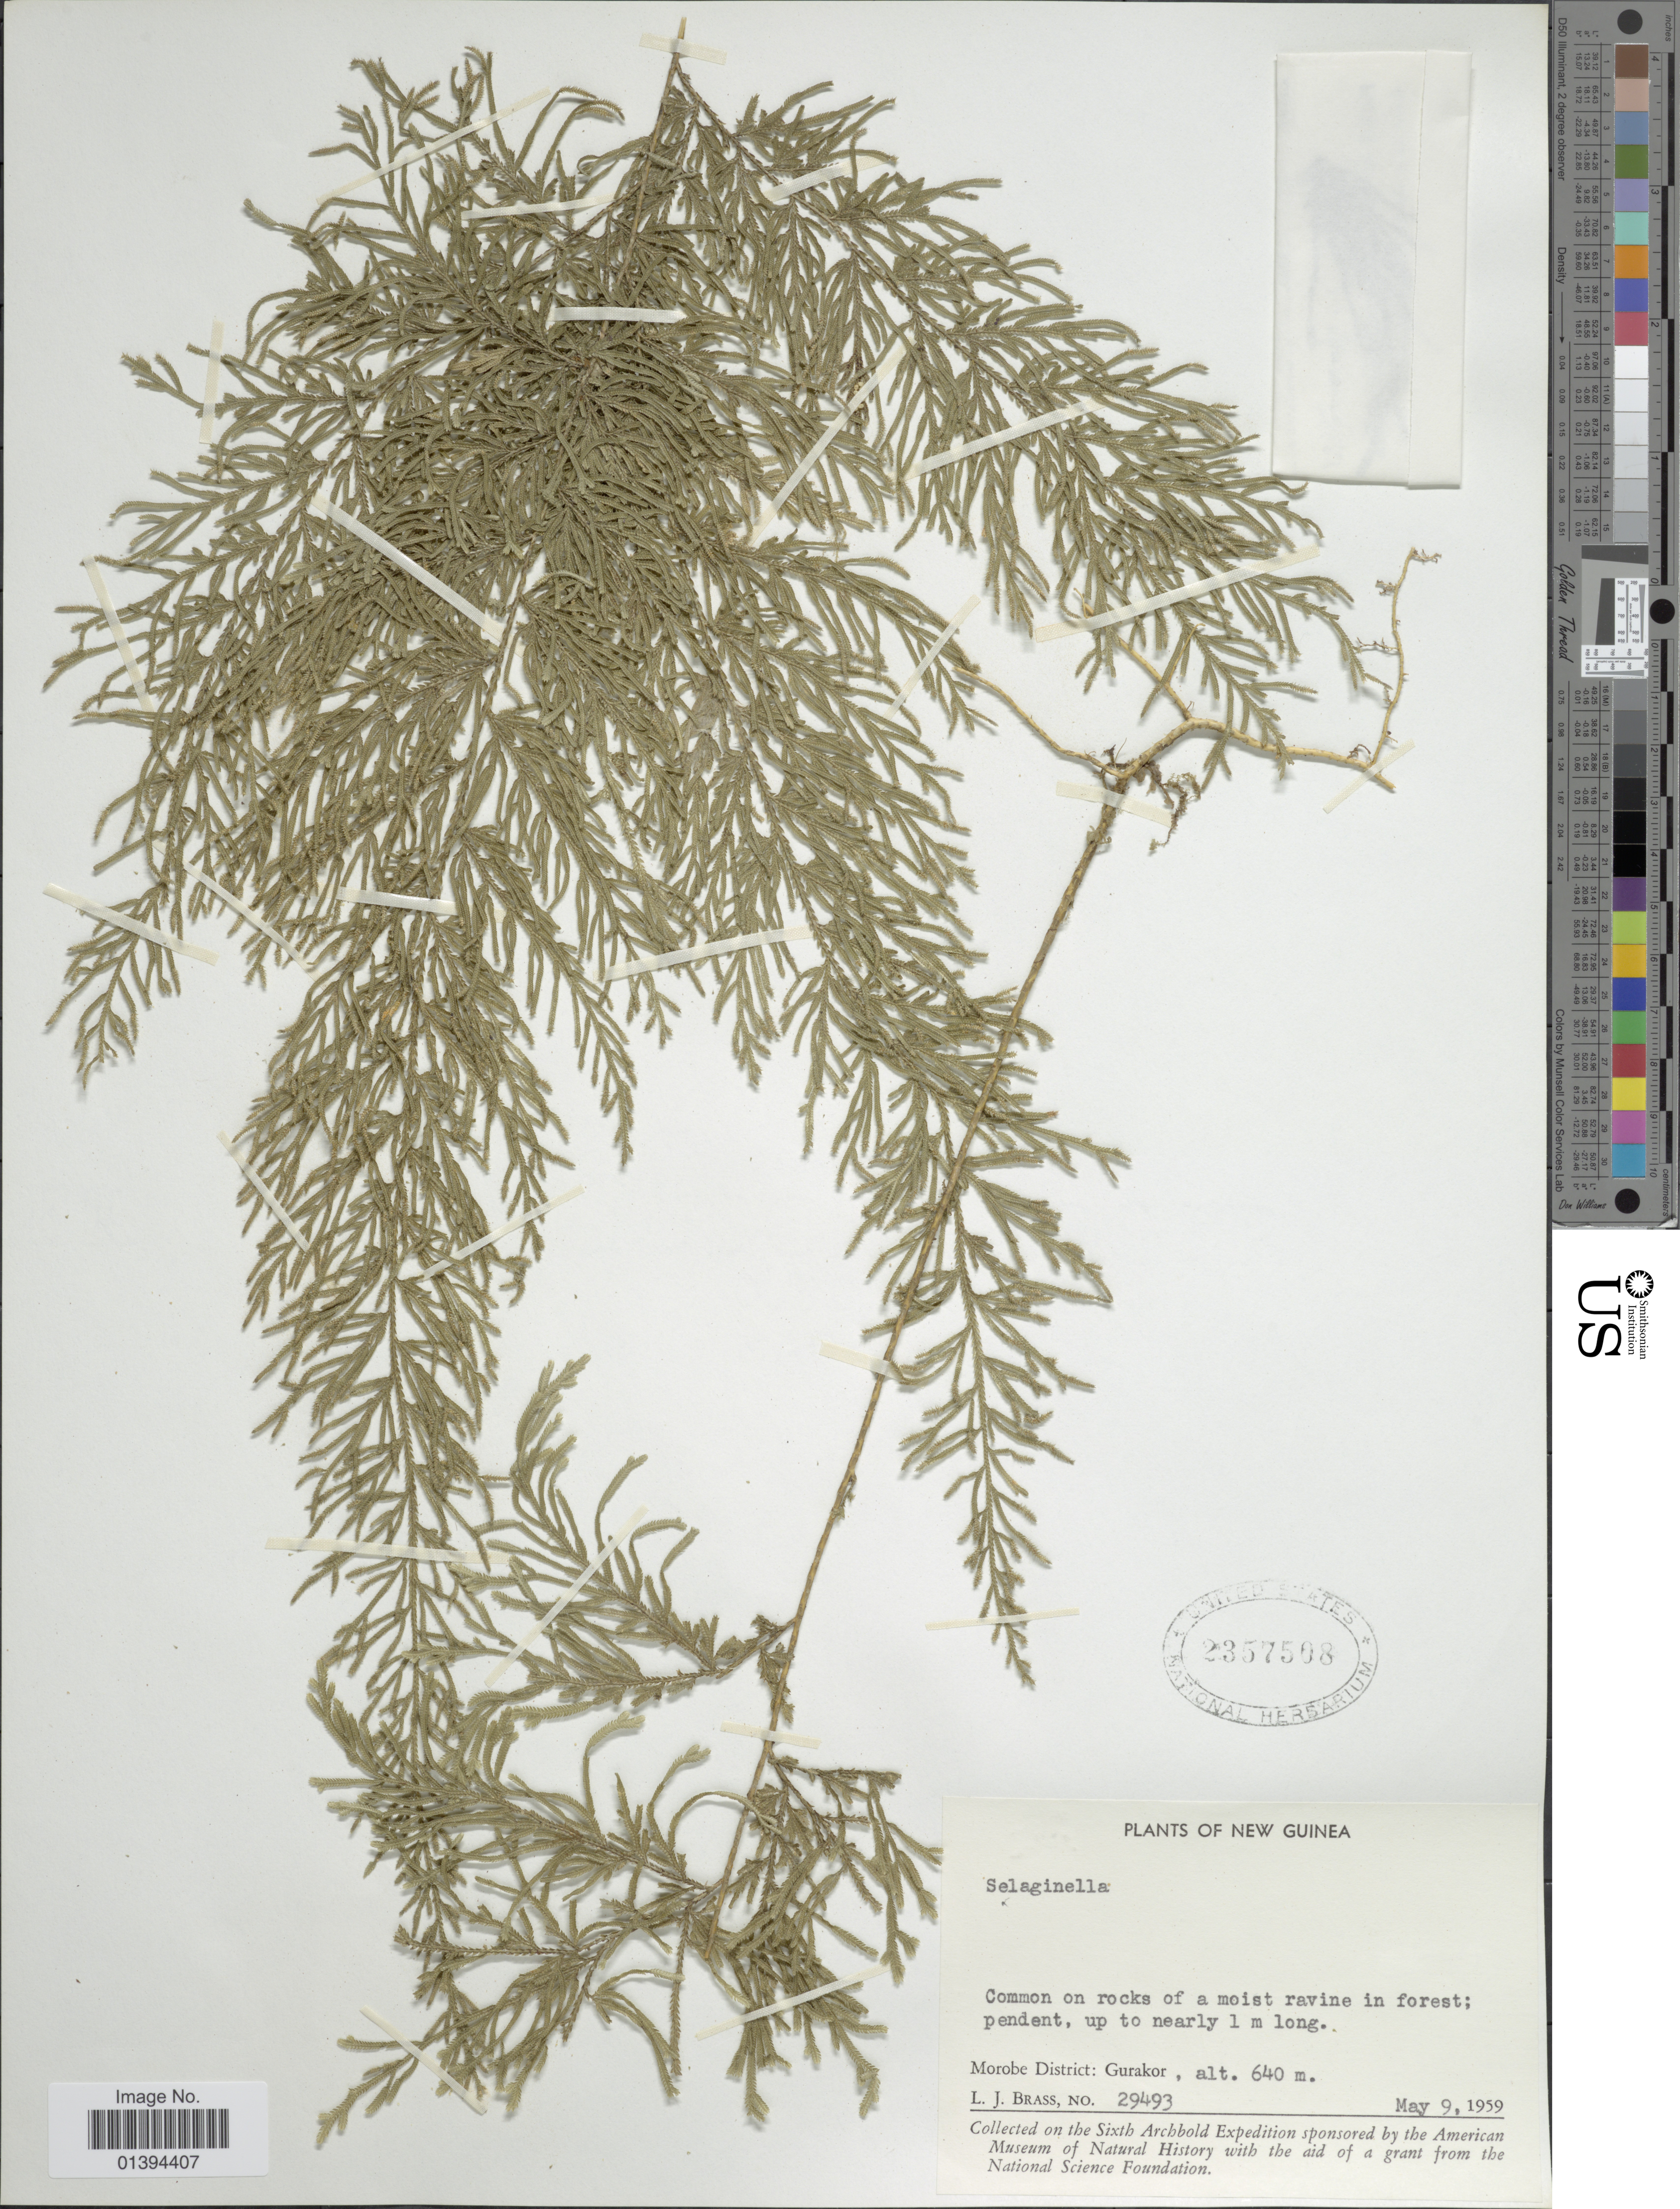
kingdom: Plantae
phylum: Tracheophyta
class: Lycopodiopsida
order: Selaginellales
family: Selaginellaceae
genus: Selaginella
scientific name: Selaginella sp.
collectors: L. J. Brass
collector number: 29493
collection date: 1959-05-09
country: Papua New Guinea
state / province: Morobe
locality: New Guinea, common on rocks of a moist ravine in forest, Morobe District: Gurakor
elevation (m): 640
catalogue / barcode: US 2357508